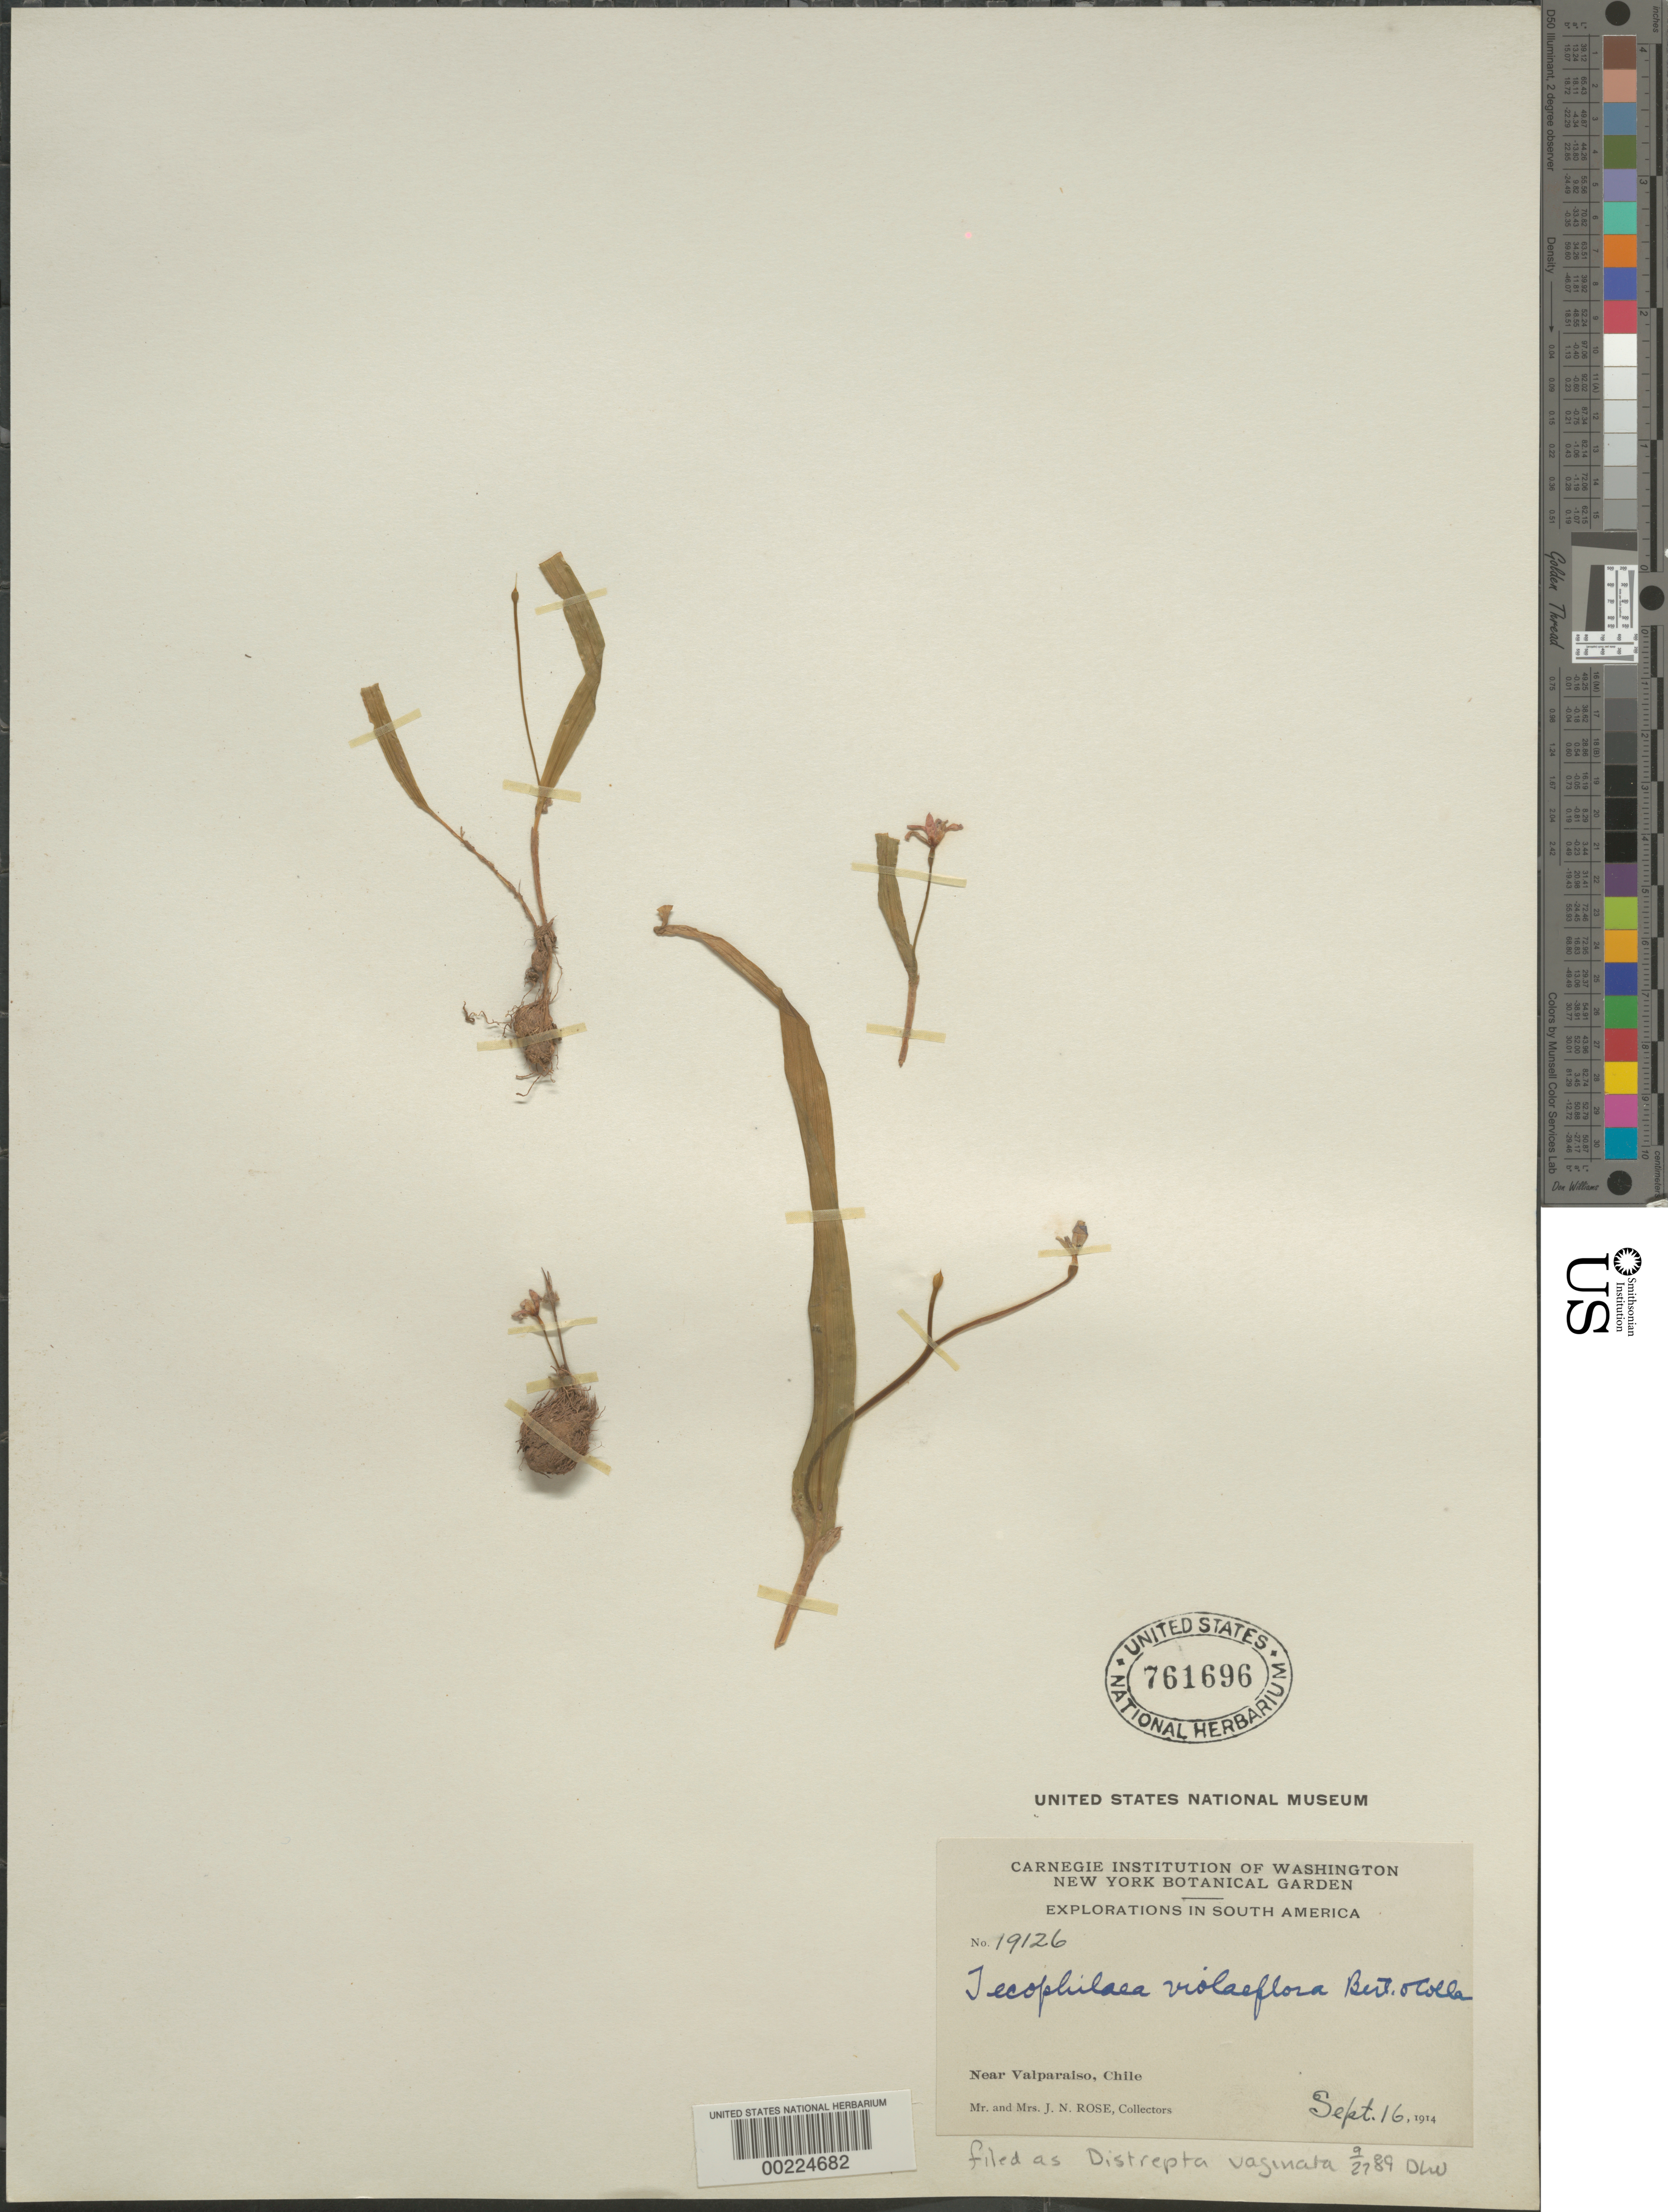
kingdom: Plantae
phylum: Tracheophyta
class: Liliopsida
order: Asparagales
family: Tecophilaeaceae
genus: Tecophilaea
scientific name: Tecophilaea violiflora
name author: Bertero ex Colla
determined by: Strong, Mark T., (BOT), Smithsonian Institution - National Museum of Natural History (UNITED STATES)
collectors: J. N. Rose & J. M. Rose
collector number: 19126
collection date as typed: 16 Sep 1914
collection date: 1914-09-16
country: Chile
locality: Near valparaiso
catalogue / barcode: US 761696